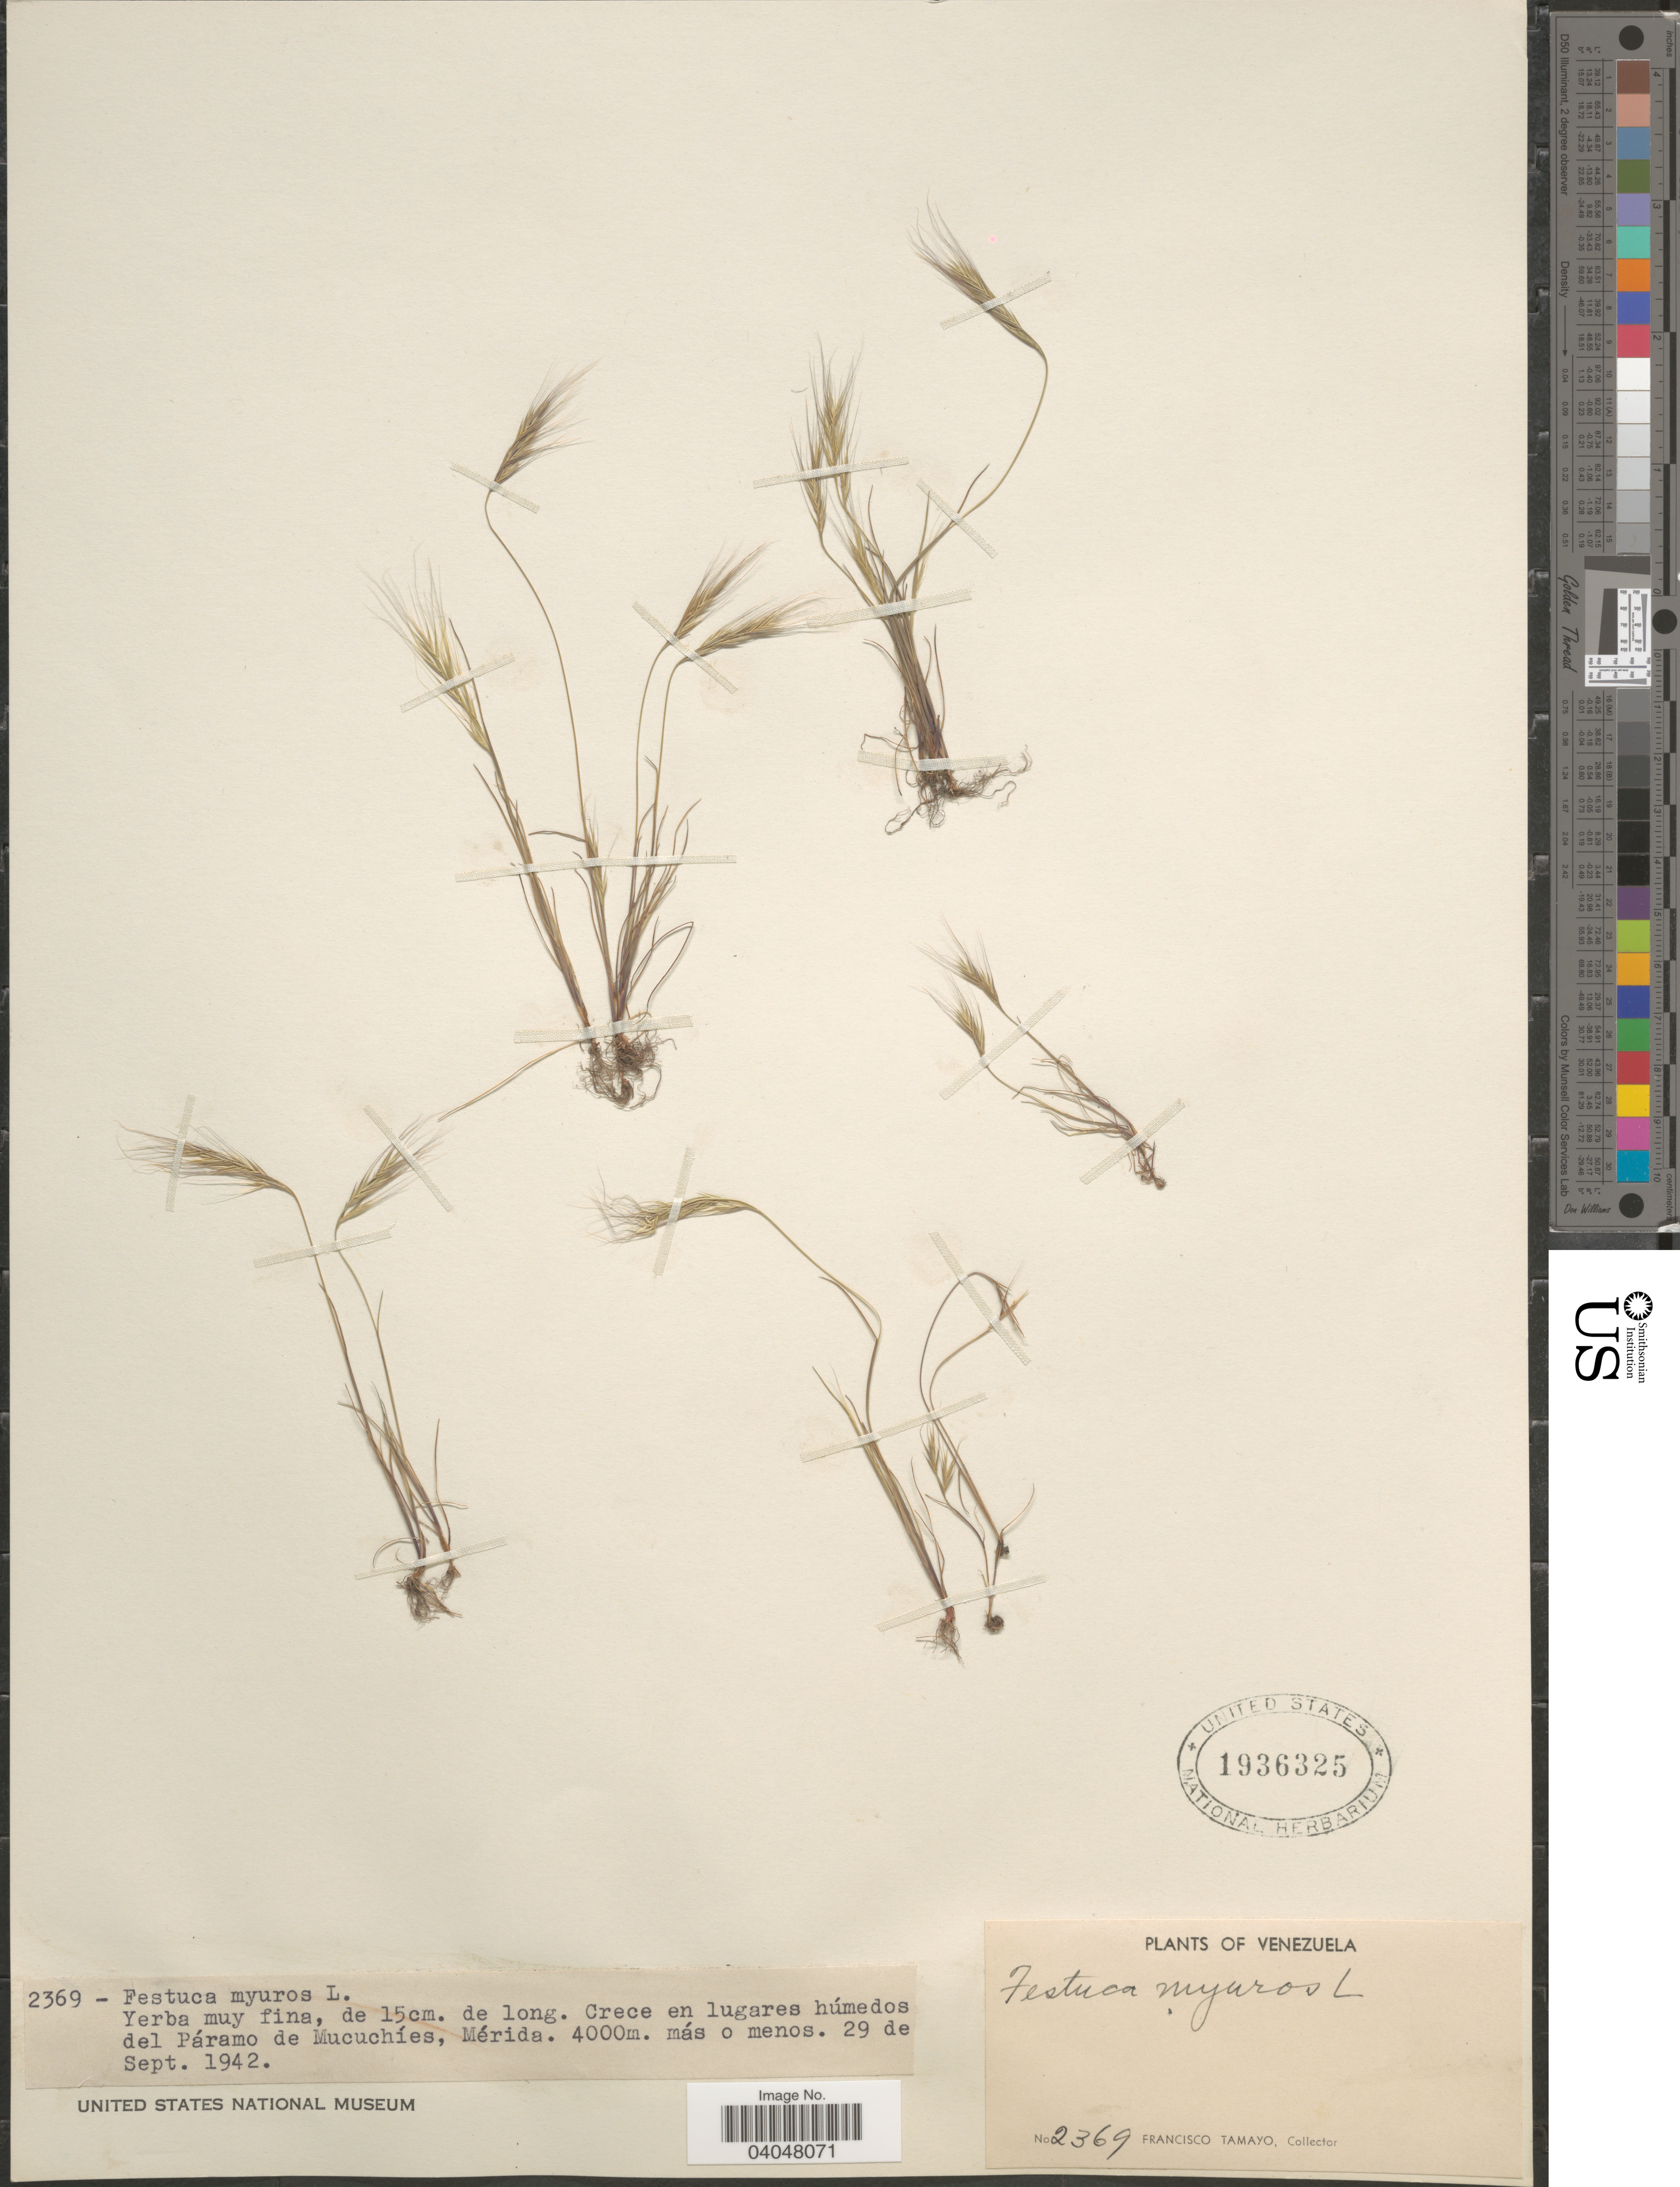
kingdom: Plantae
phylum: Tracheophyta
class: Liliopsida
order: Poales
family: Poaceae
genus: Festuca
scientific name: Festuca myuros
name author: L.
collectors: F. Tamayo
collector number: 2369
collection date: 1942-09-29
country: Venezuela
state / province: Merida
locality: Crece en lugares húmedos del Páamo de Mucuchíes.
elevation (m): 4000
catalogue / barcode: US 1936325